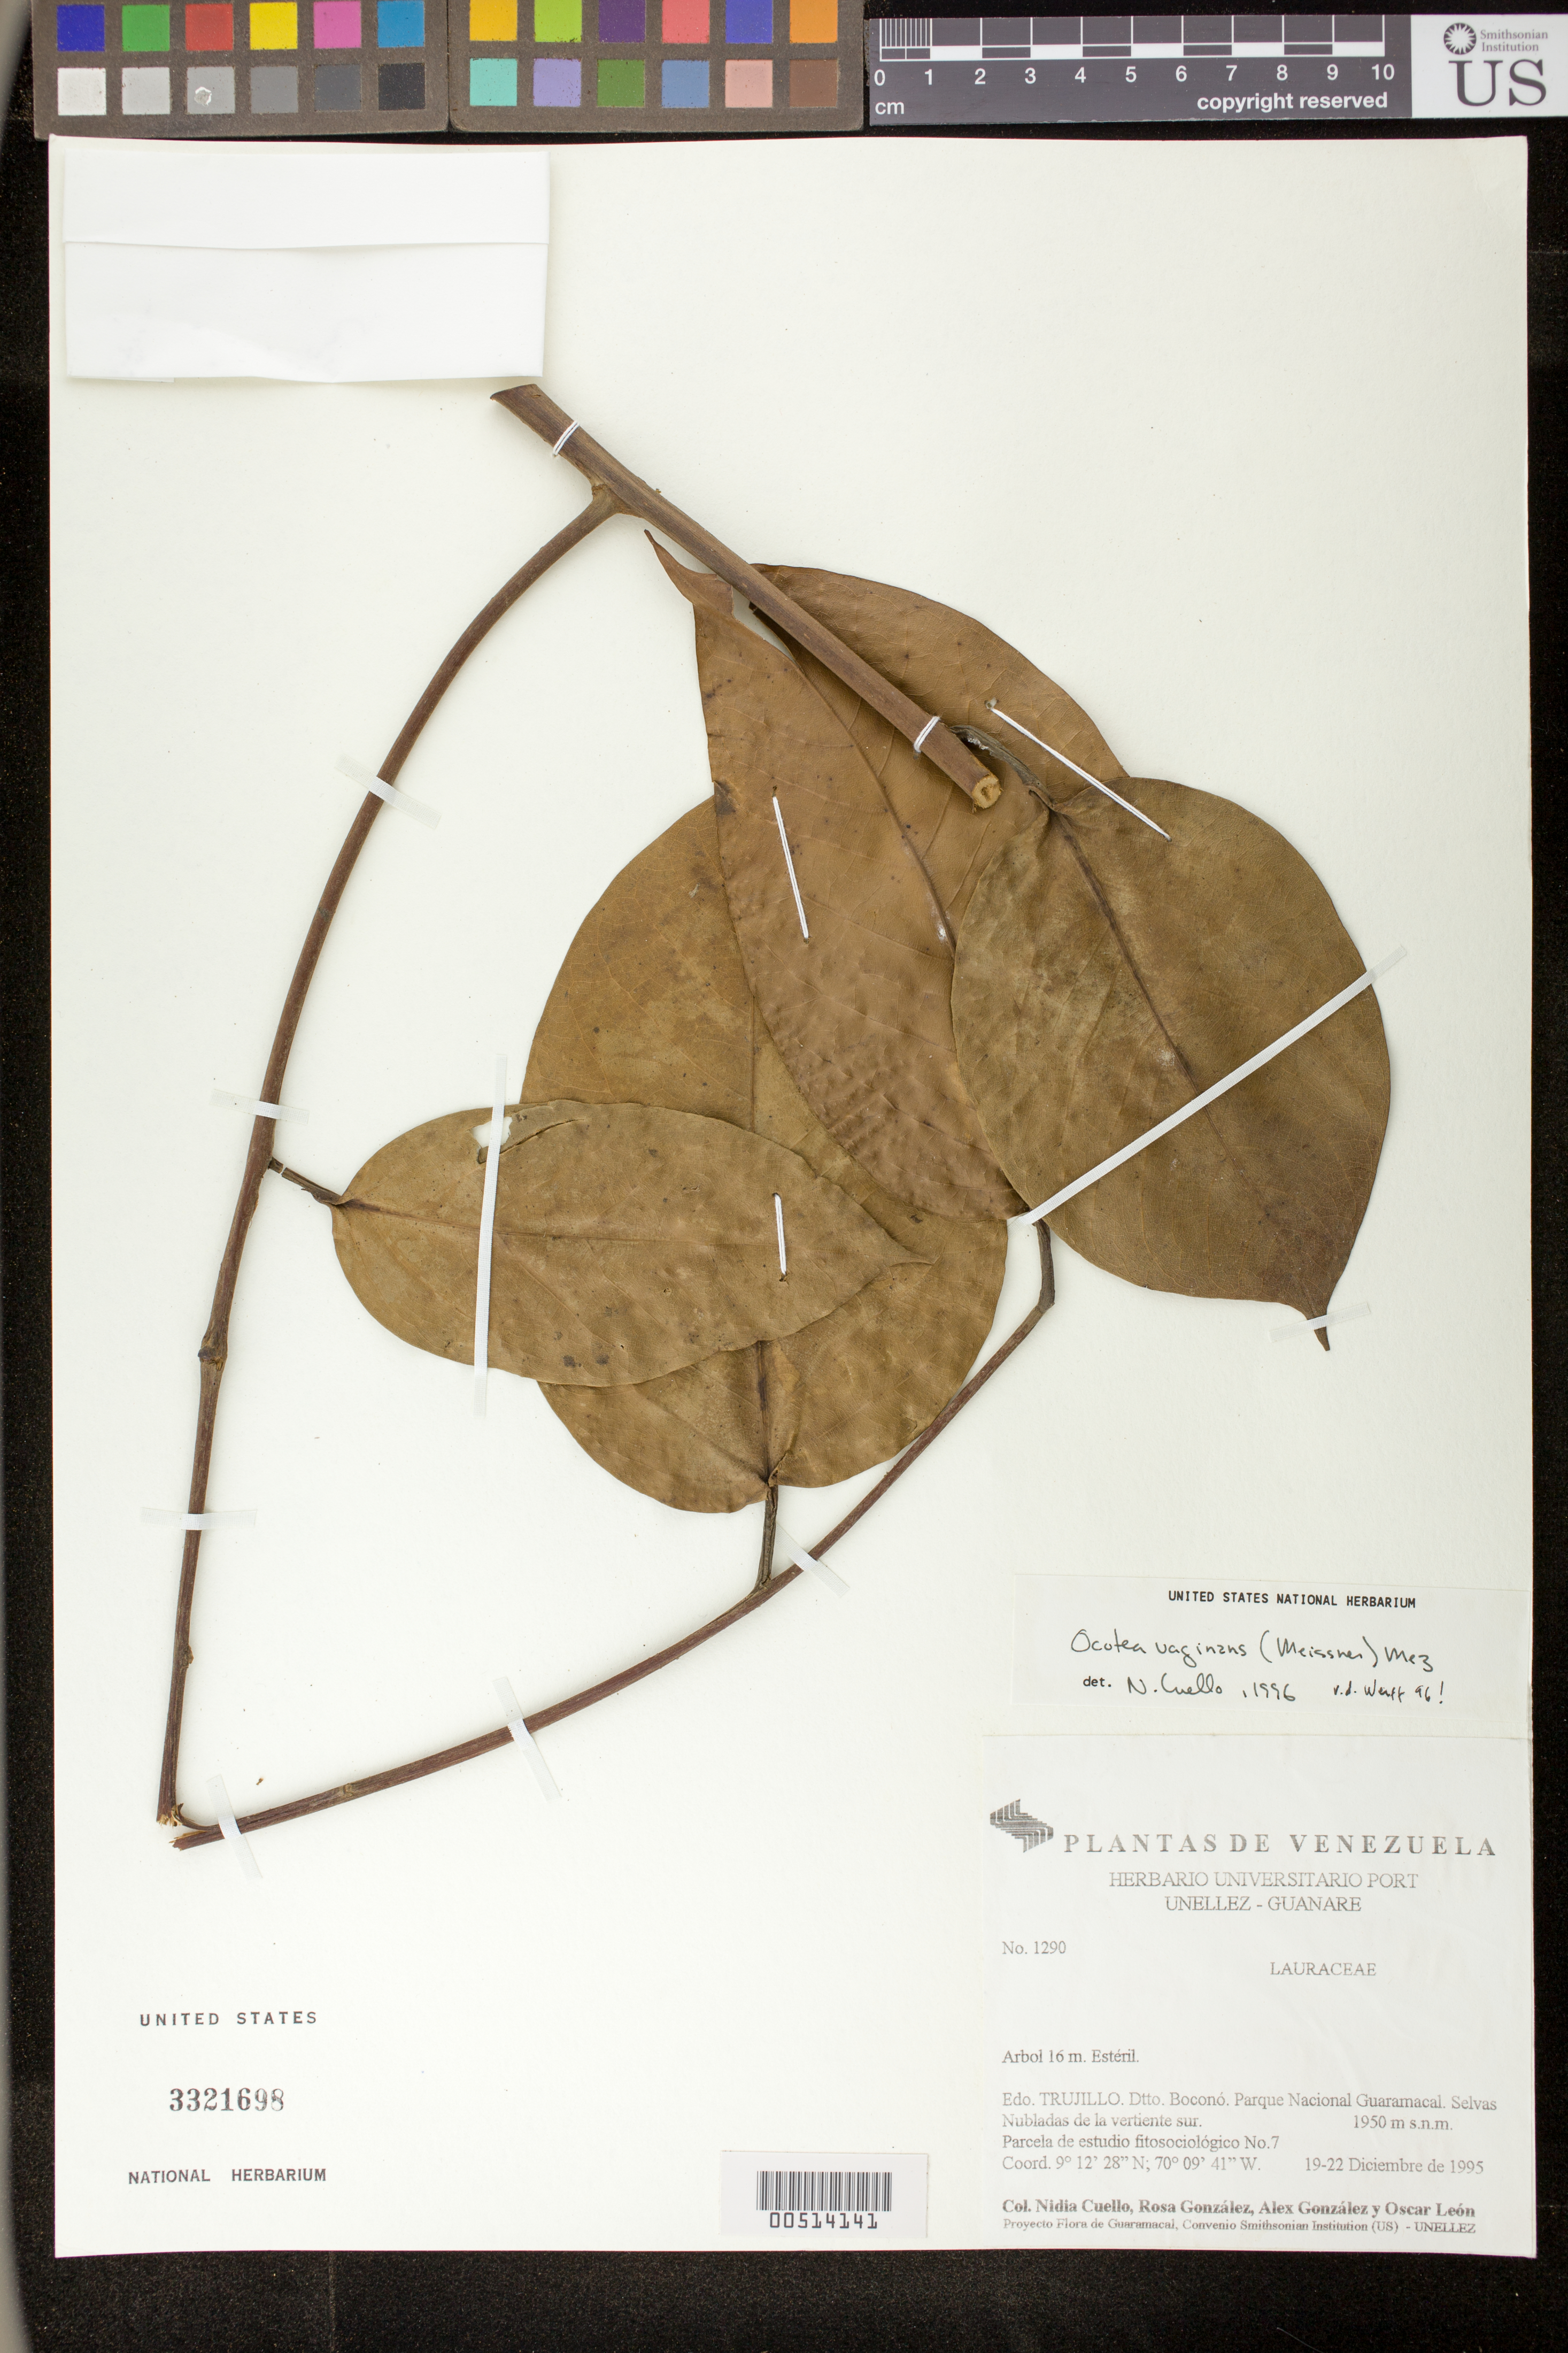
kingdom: Plantae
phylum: Tracheophyta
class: Magnoliopsida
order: Laurales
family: Lauraceae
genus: Ocotea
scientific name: Ocotea vaginans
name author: (Meisn.) Mez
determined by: van der Werff, H.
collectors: N. L. Cuello, R. González, A. Gonzáles & O. León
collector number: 1290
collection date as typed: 19 Dec 1995 to 22 Dec 1995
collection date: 1995-12-19/1995-12-22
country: Venezuela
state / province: Trujillo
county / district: Boconó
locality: Parque Nacional Guaramacal, vertiente S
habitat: Selvas Nubladas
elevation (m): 1950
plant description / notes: MO, PORT, US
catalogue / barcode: US 3321698